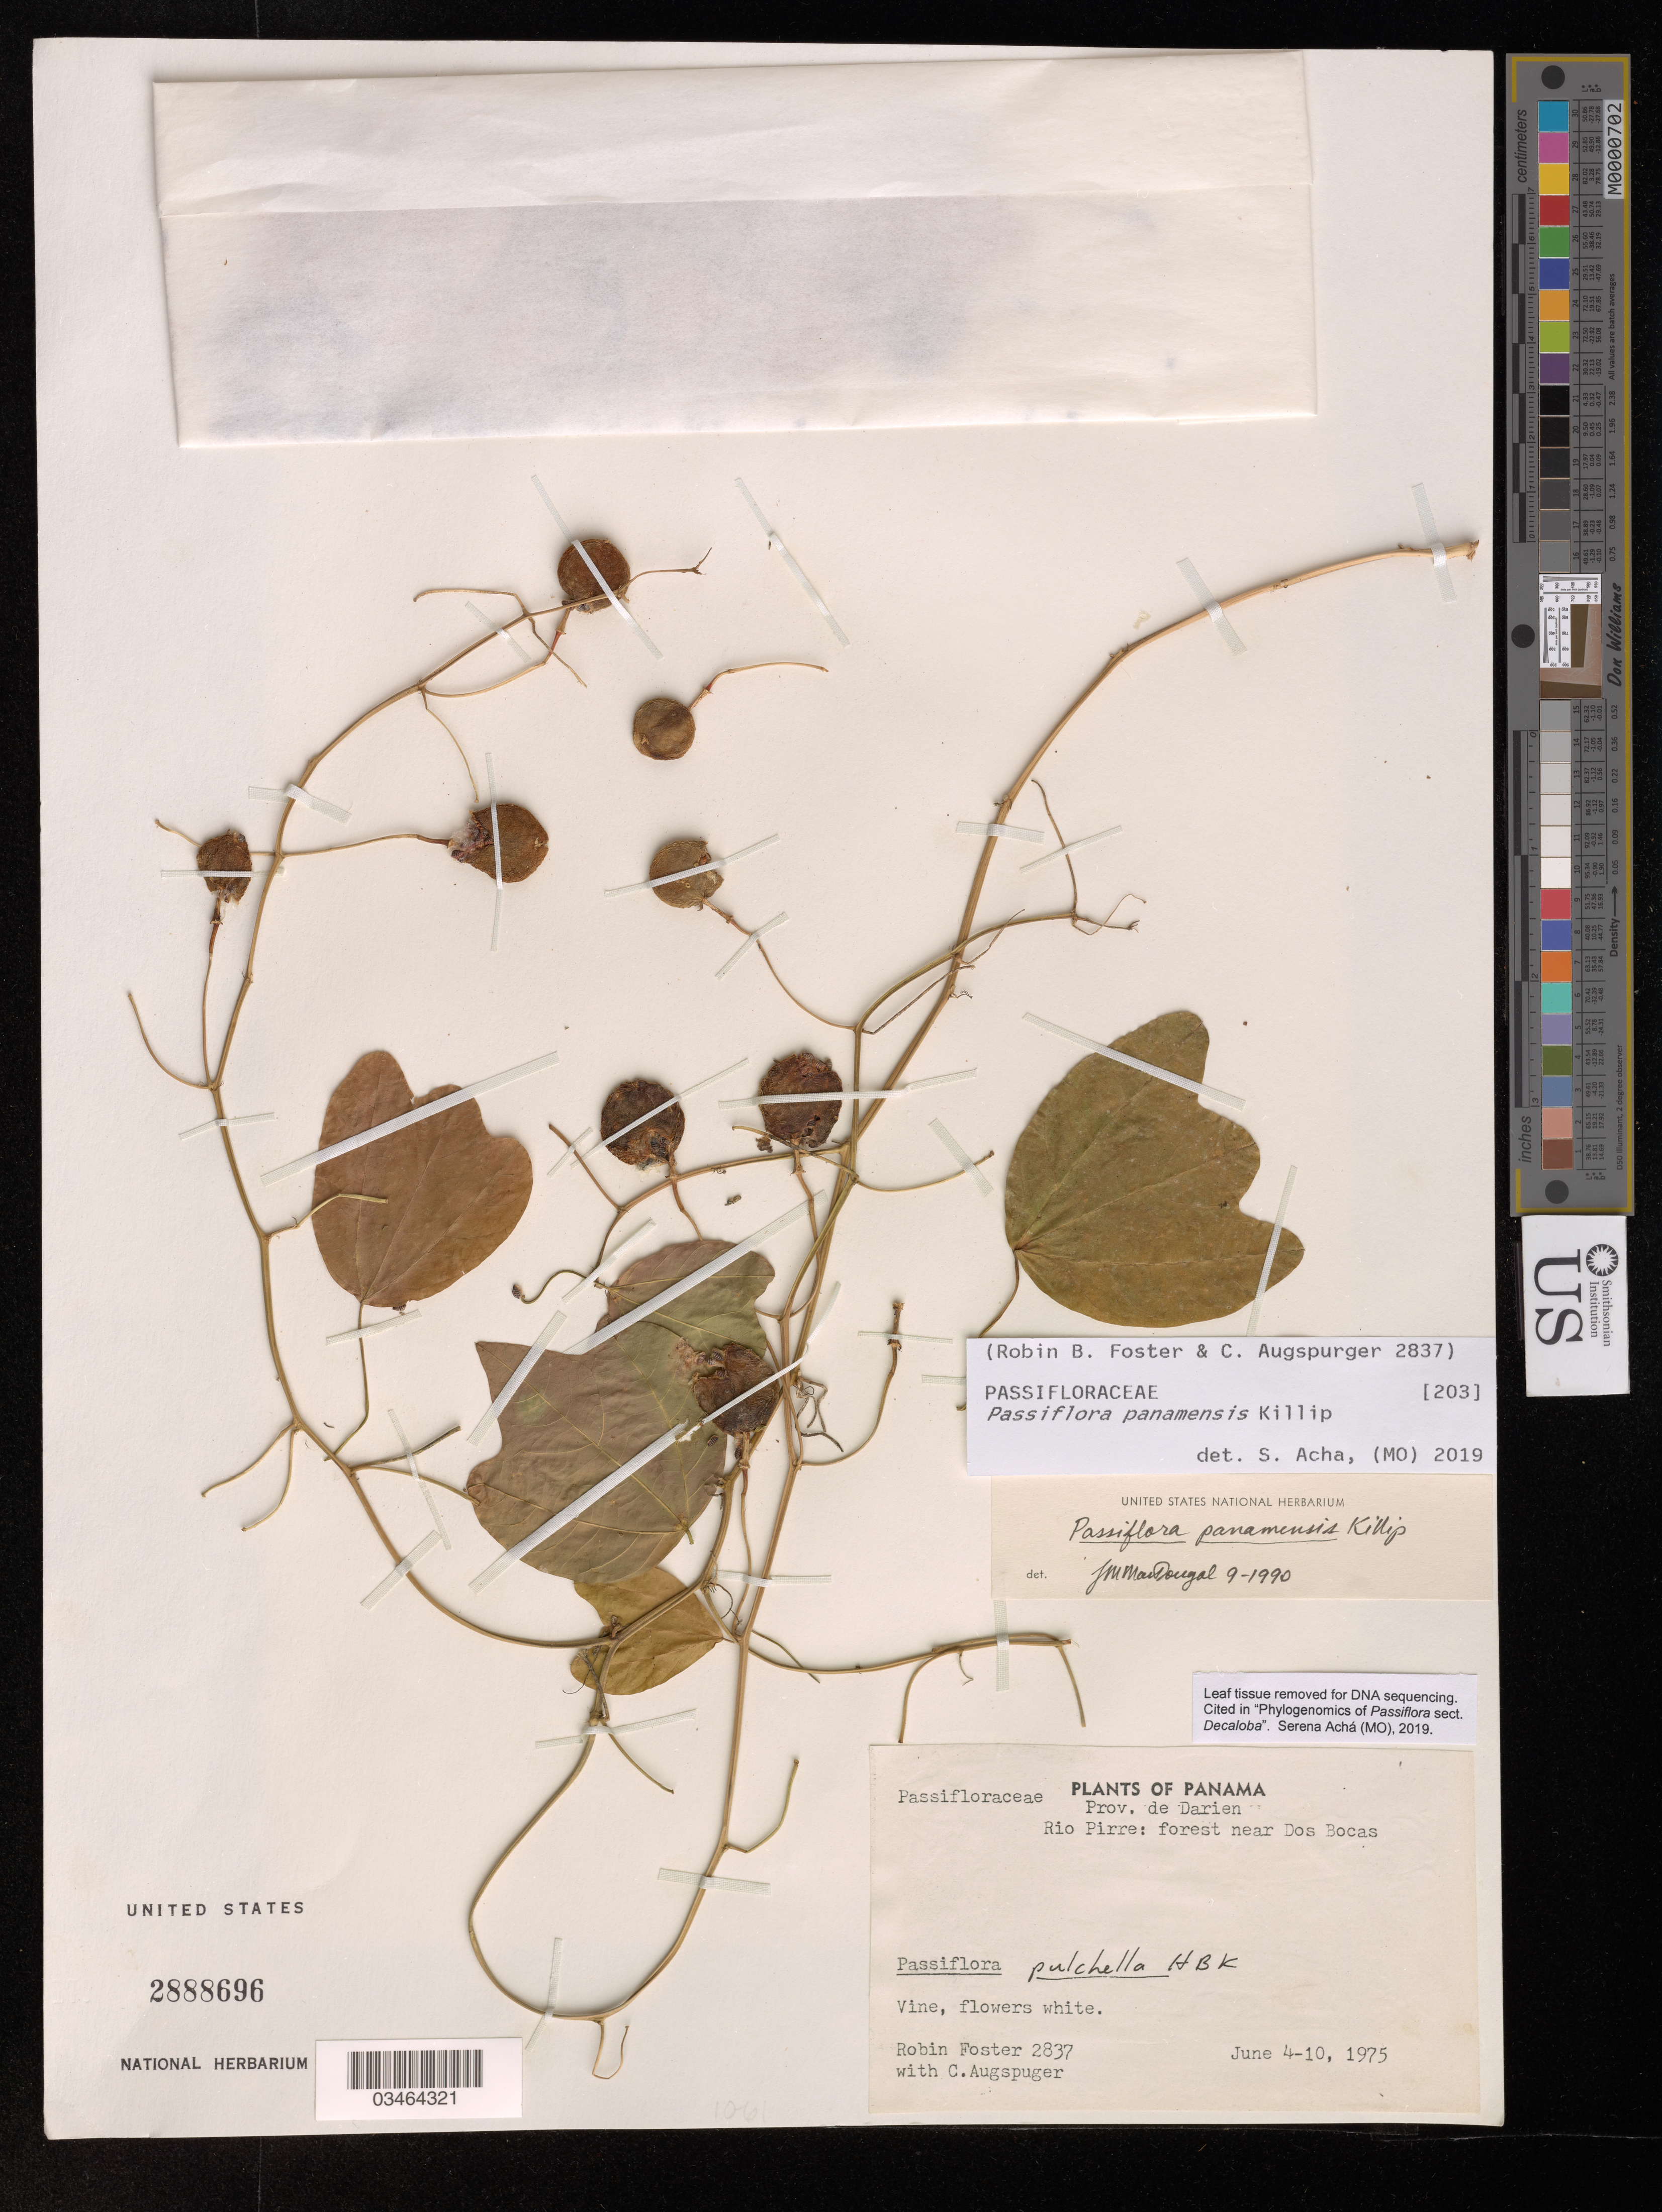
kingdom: Plantae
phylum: Tracheophyta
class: Magnoliopsida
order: Malpighiales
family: Passifloraceae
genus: Passiflora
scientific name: Passiflora panamensis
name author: Killip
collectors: R. B. Foster & C. Augspurger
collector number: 2837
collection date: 1975-06-04/1975-06-10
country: Panama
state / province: Darien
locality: Rio Pirre: forest near Dos Bocas.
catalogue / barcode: US 2888696